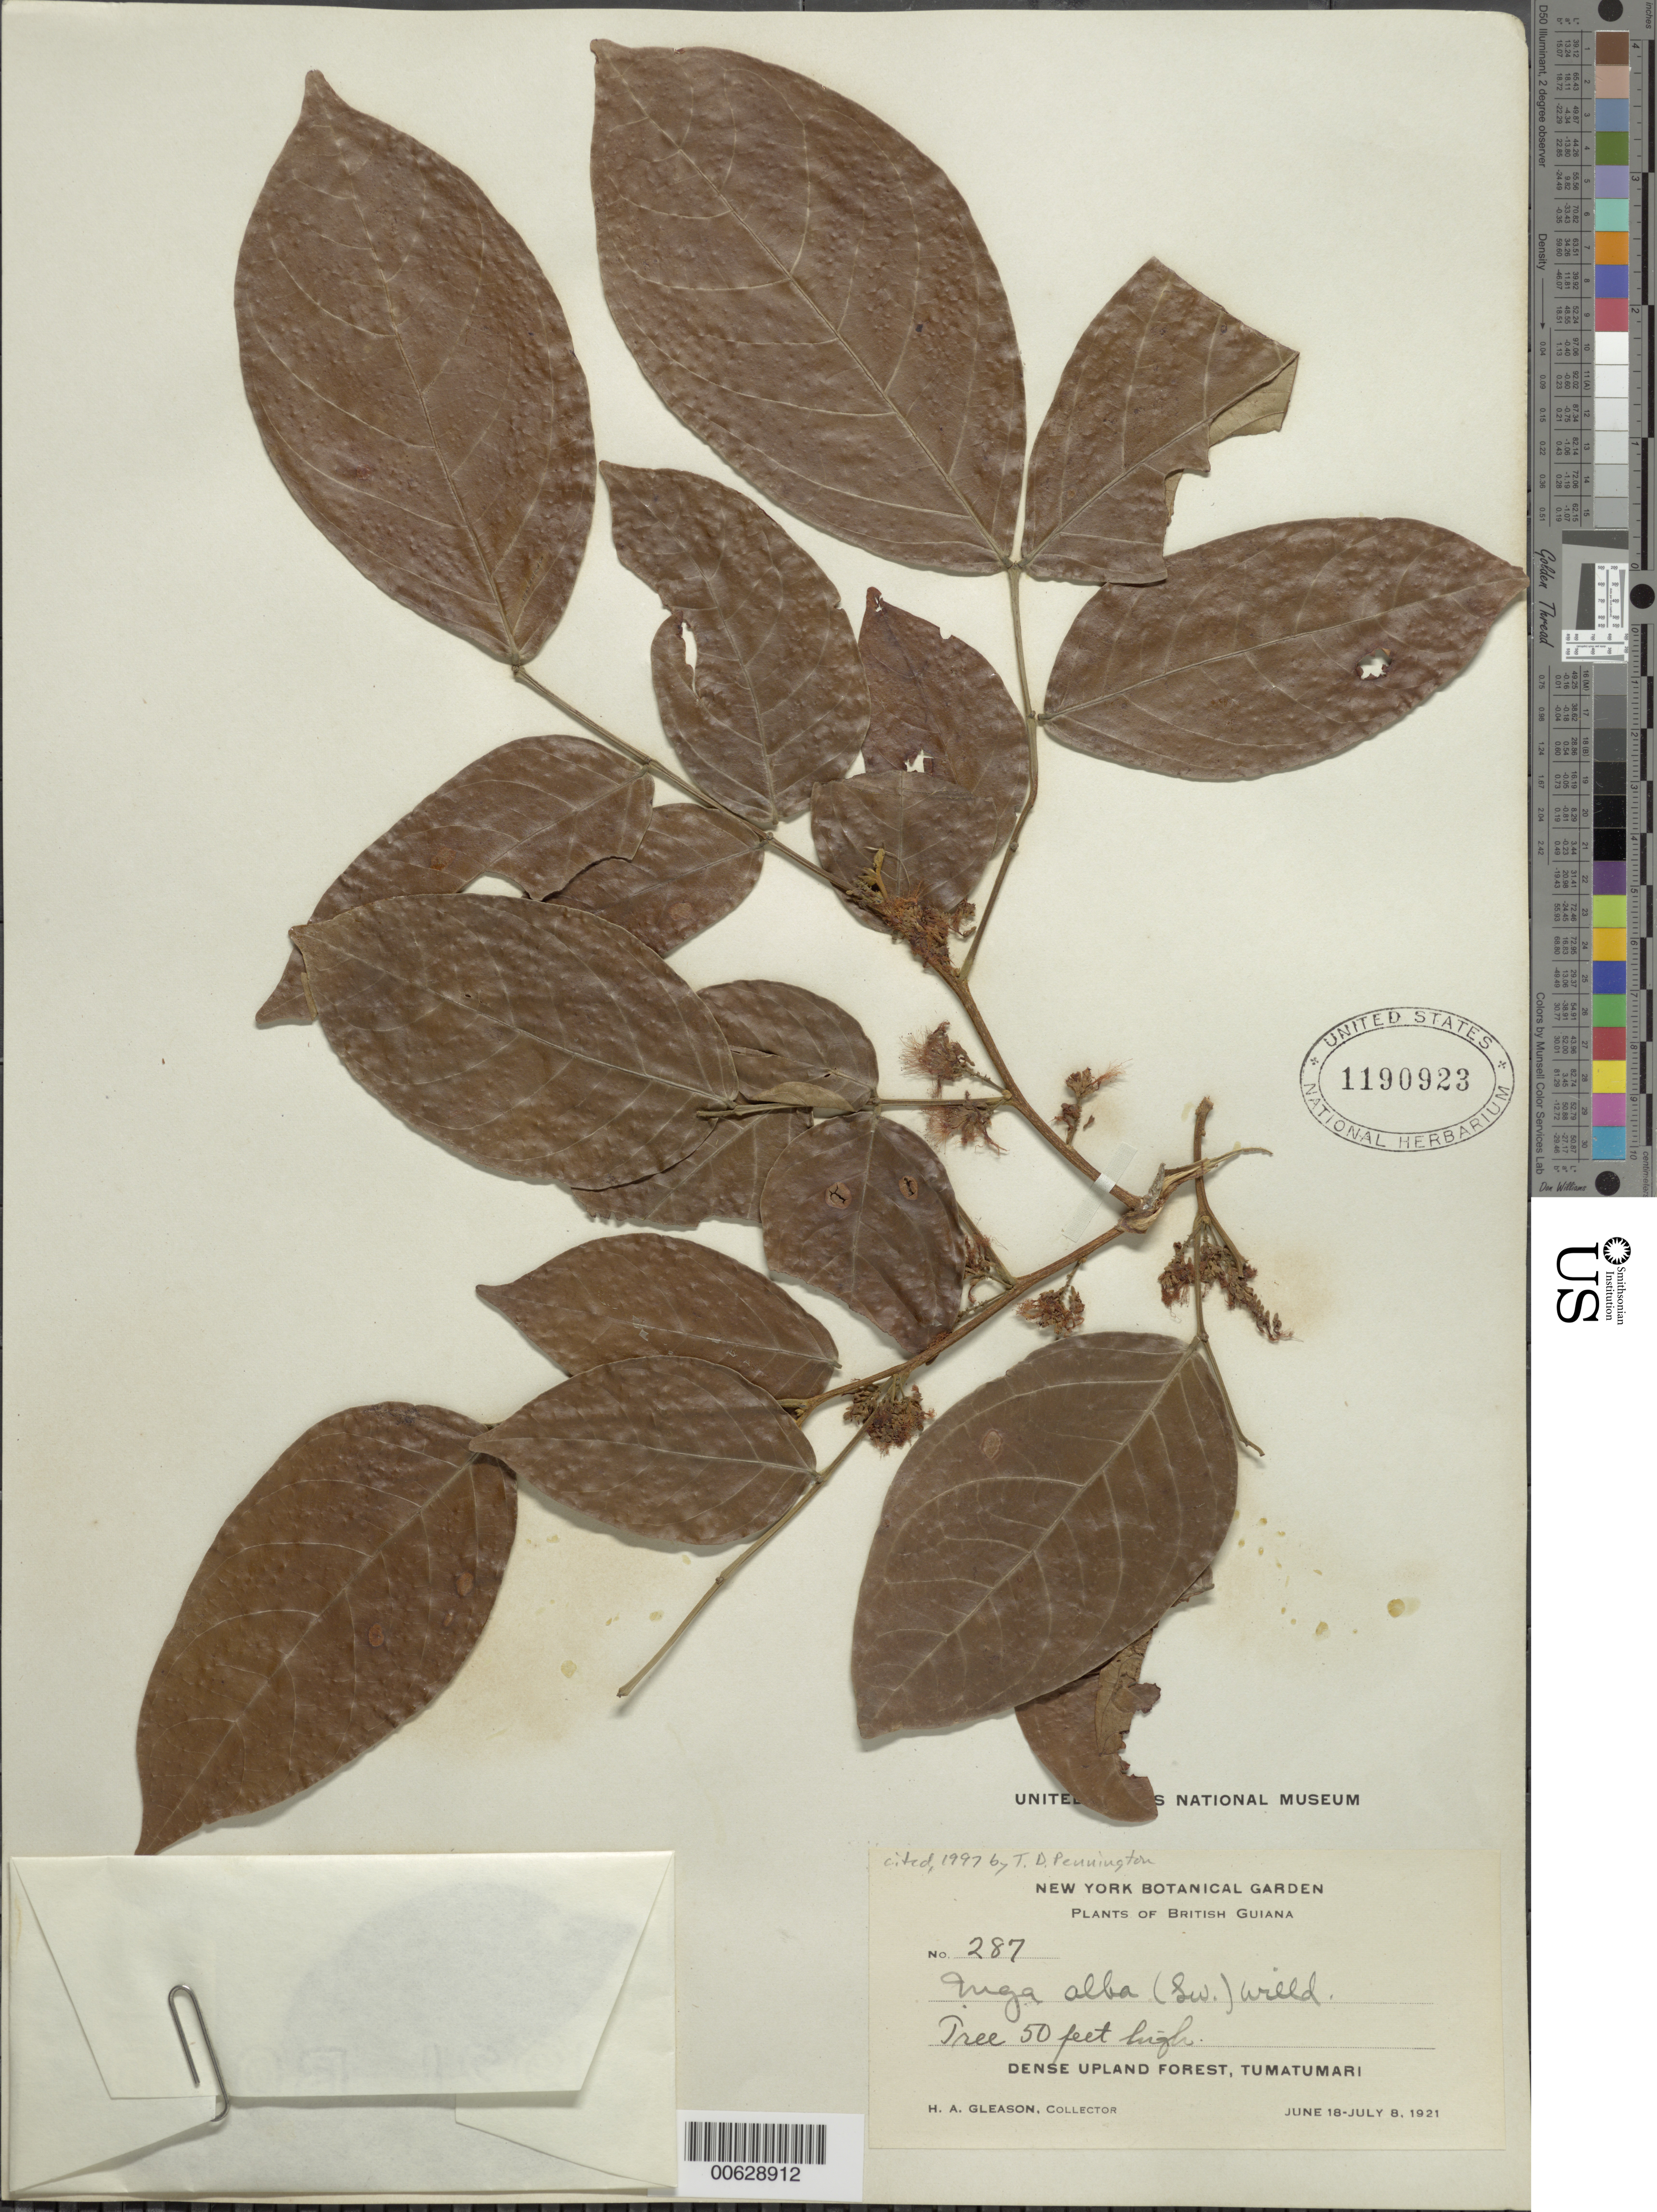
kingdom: Plantae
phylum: Tracheophyta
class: Magnoliopsida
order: Fabales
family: Fabaceae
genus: Inga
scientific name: Inga alba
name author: (Sw.) Willd.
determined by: Pennington, T. D., (K)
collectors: H. A. Gleason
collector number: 287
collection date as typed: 18-Jun-21 to 8-Jul-21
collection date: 1921-06-18/1921-07-08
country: Guyana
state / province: Potaro-Siparuni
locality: Tumatumari Village, Potaro R.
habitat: Dense upland forest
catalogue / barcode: US 1190923